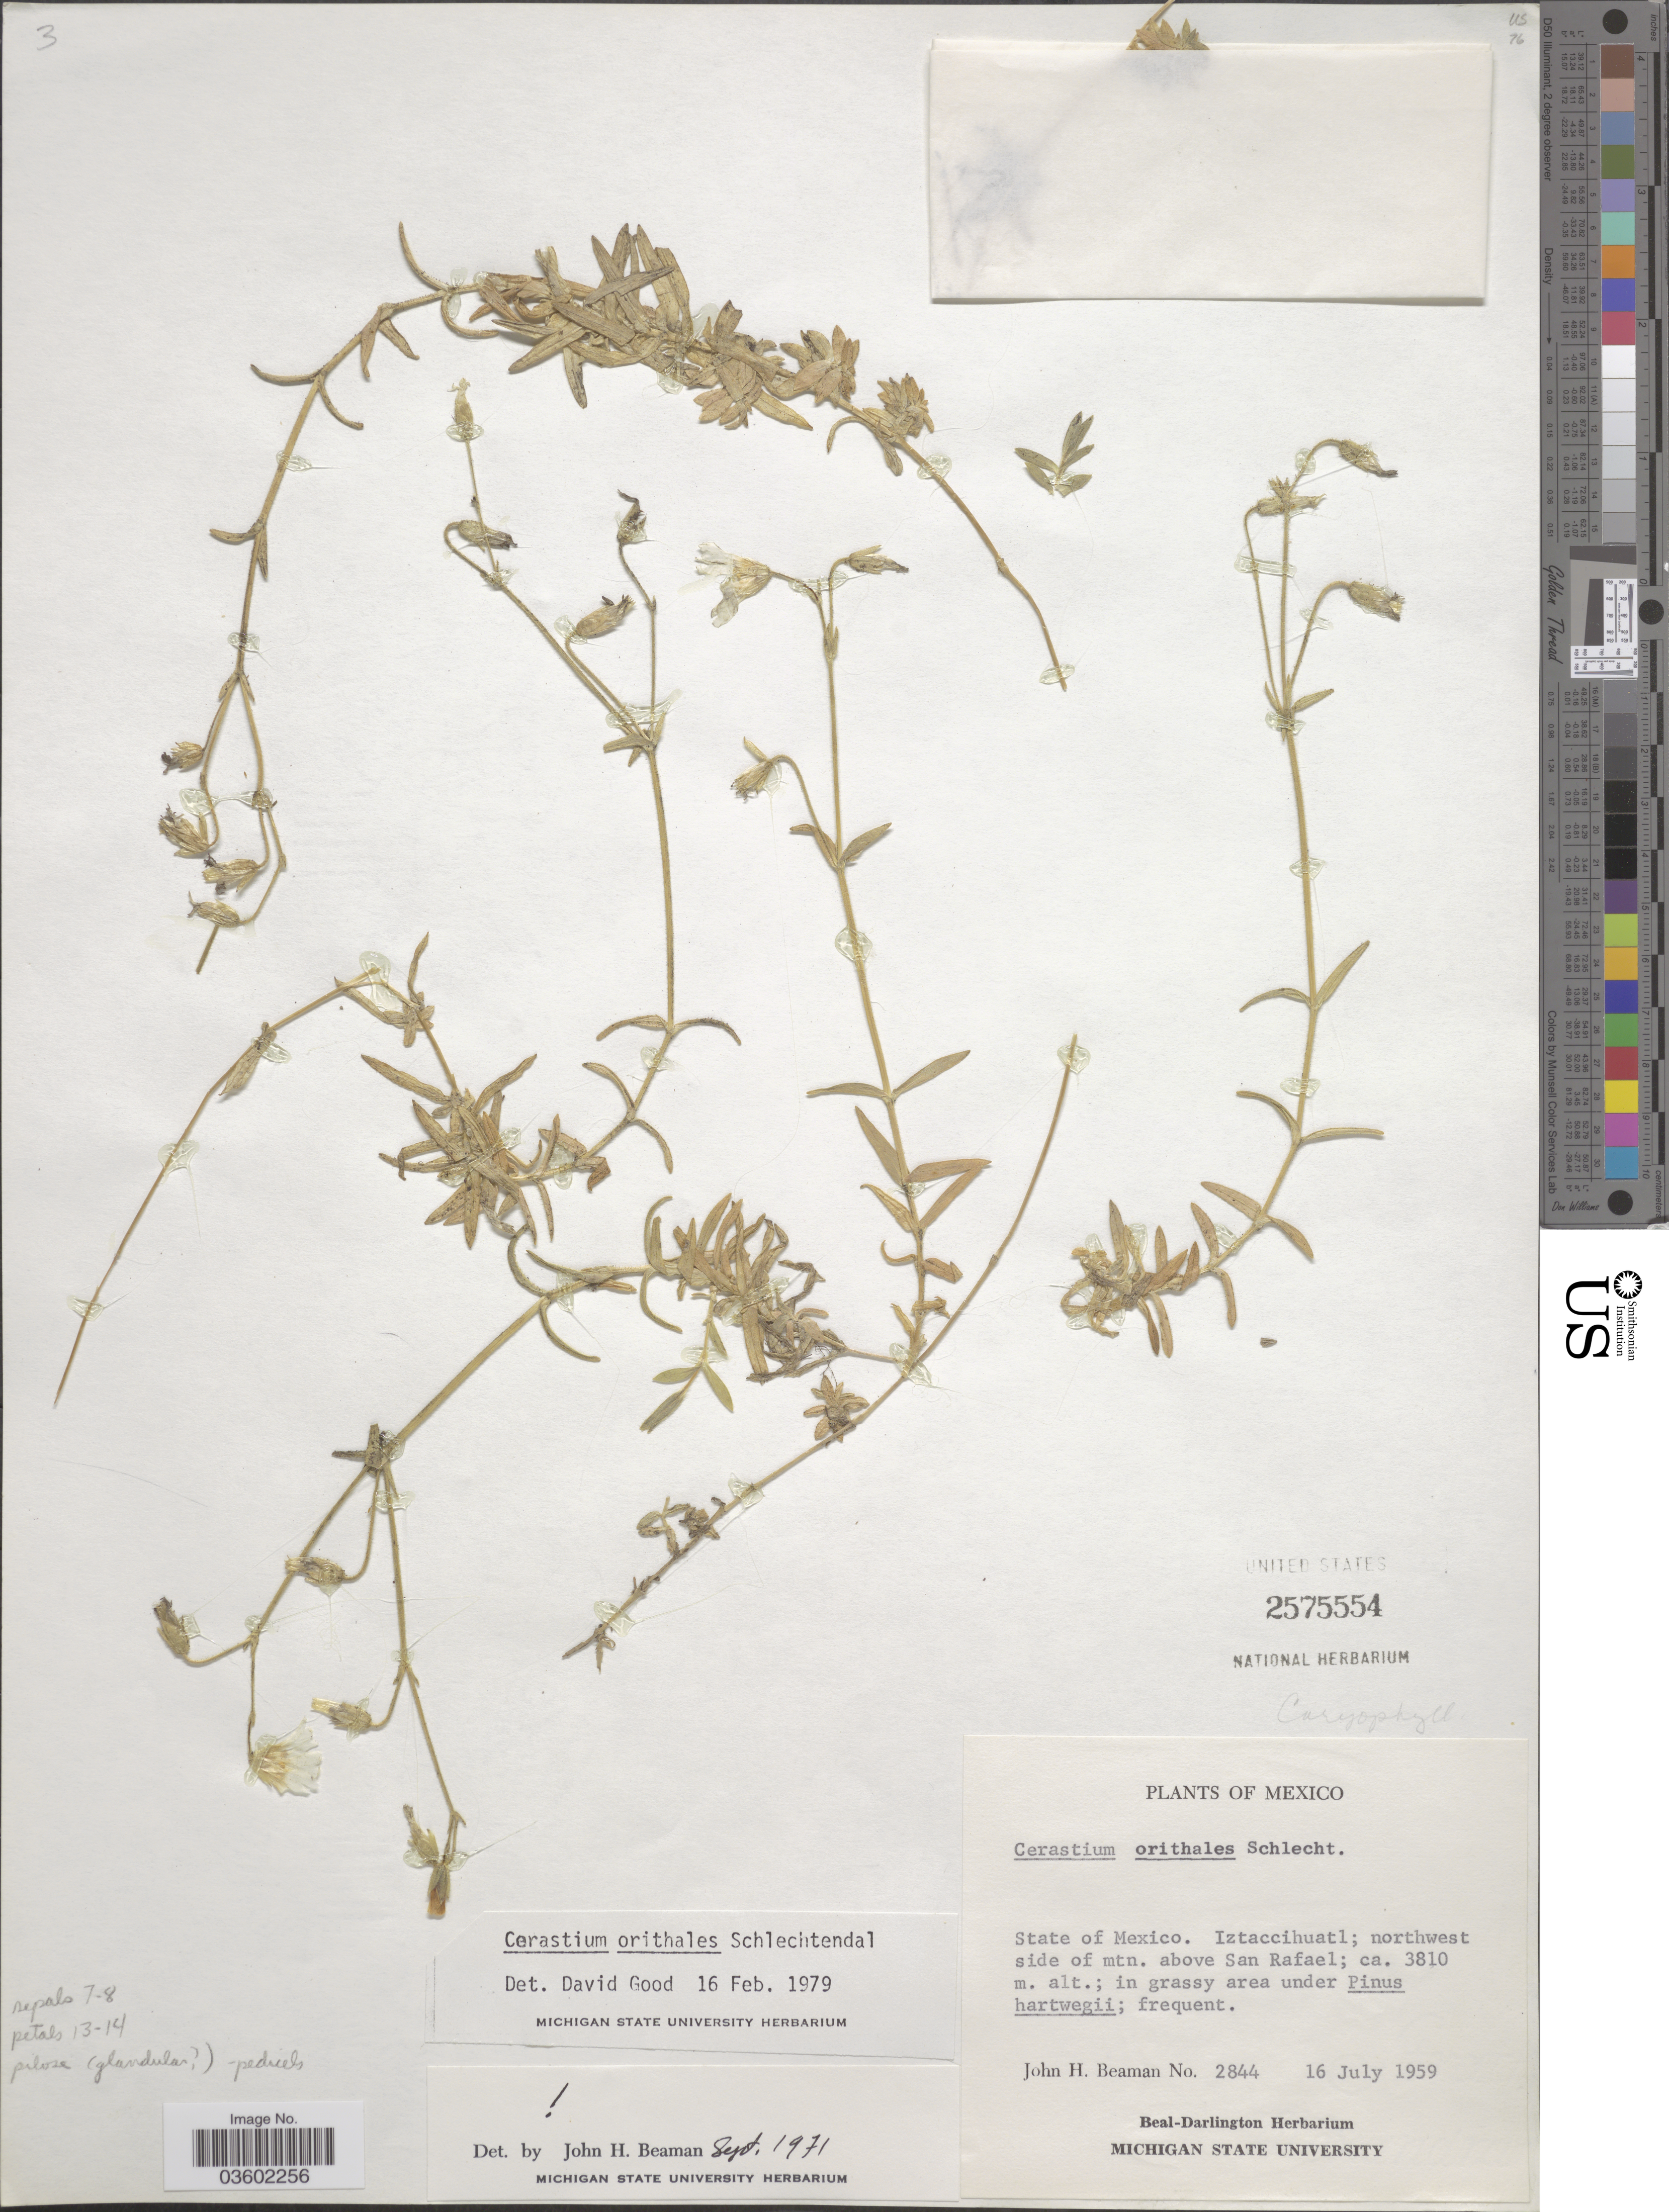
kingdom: Plantae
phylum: Tracheophyta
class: Magnoliopsida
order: Caryophyllales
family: Caryophyllaceae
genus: Cerastium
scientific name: Cerastium orithales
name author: Schltdl.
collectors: J. H. Beaman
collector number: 2844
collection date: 1959-07-16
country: Mexico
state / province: México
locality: Iztaccihuatl; northwest side of mtn. above San Rafael.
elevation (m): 3810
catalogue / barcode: US 2575554